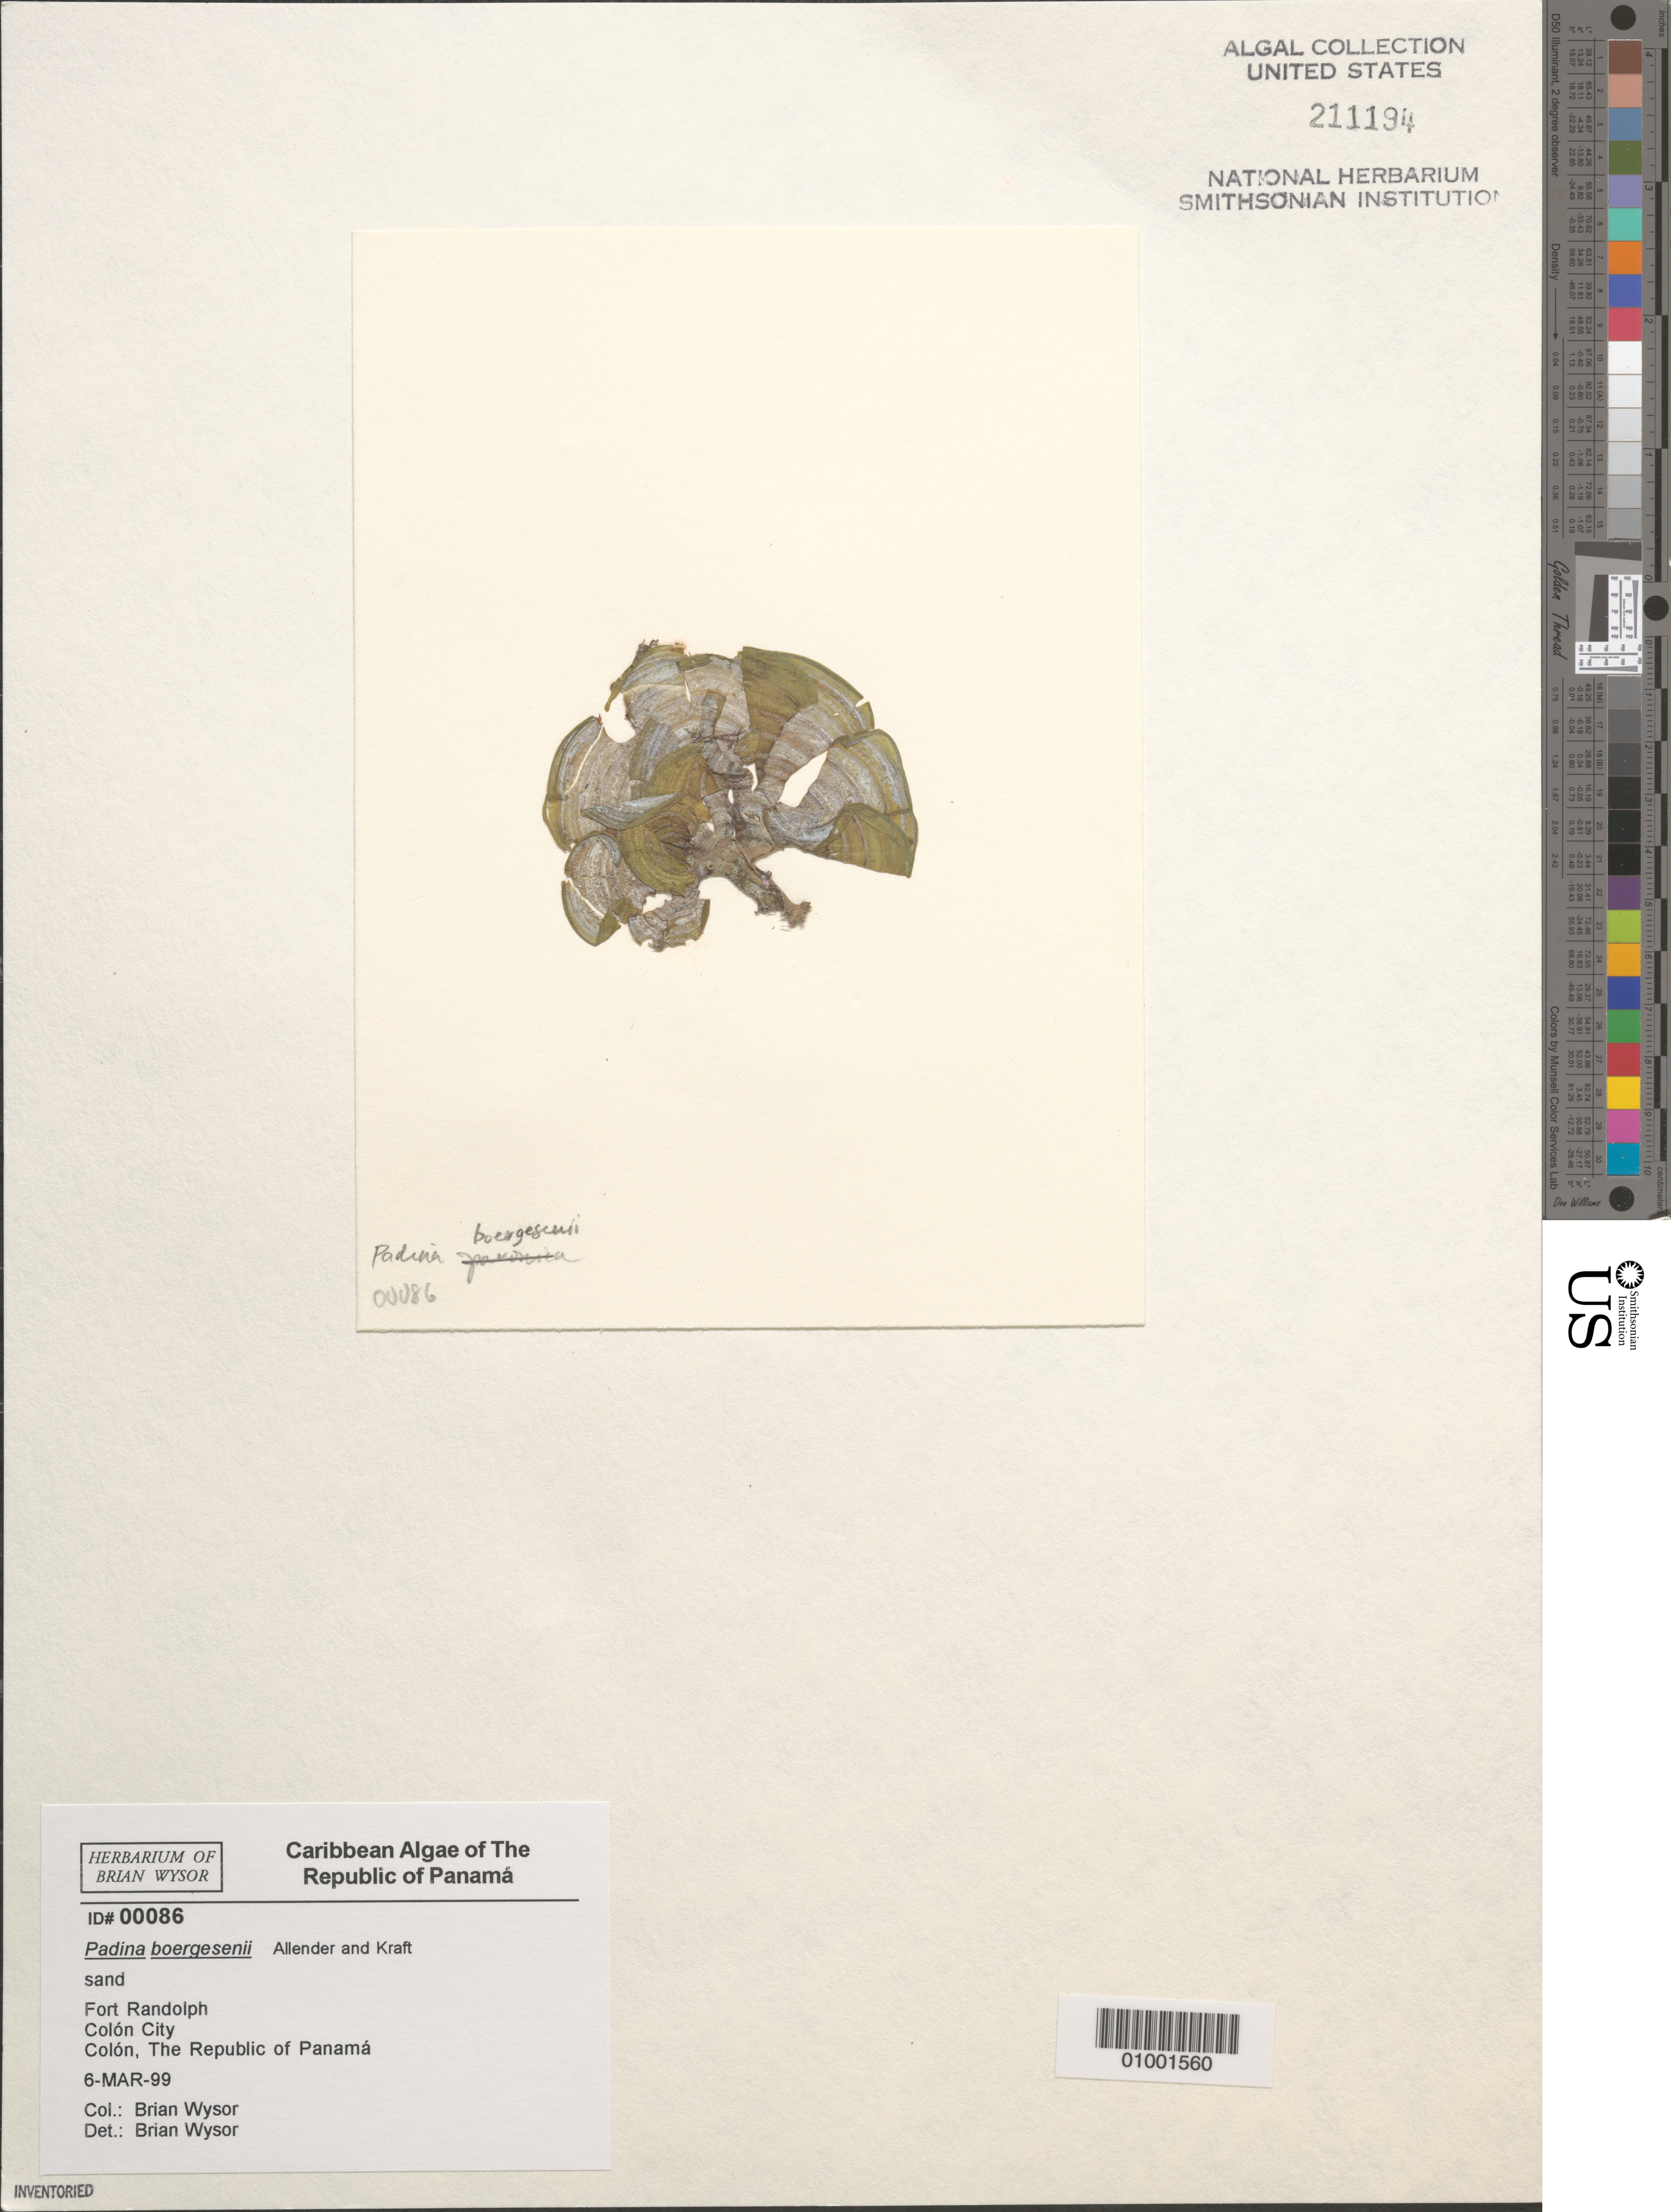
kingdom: Chromista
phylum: Ochrophyta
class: Phaeophyceae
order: Dictyotales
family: Dictyotaceae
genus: Padina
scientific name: Padina boergesenii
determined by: Wysor, B.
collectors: B. Wysor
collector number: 00086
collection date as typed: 06 Mar 1999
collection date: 1999-03-06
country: Panama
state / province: Colón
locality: Fort Randolph, Colón City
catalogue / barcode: US 211194